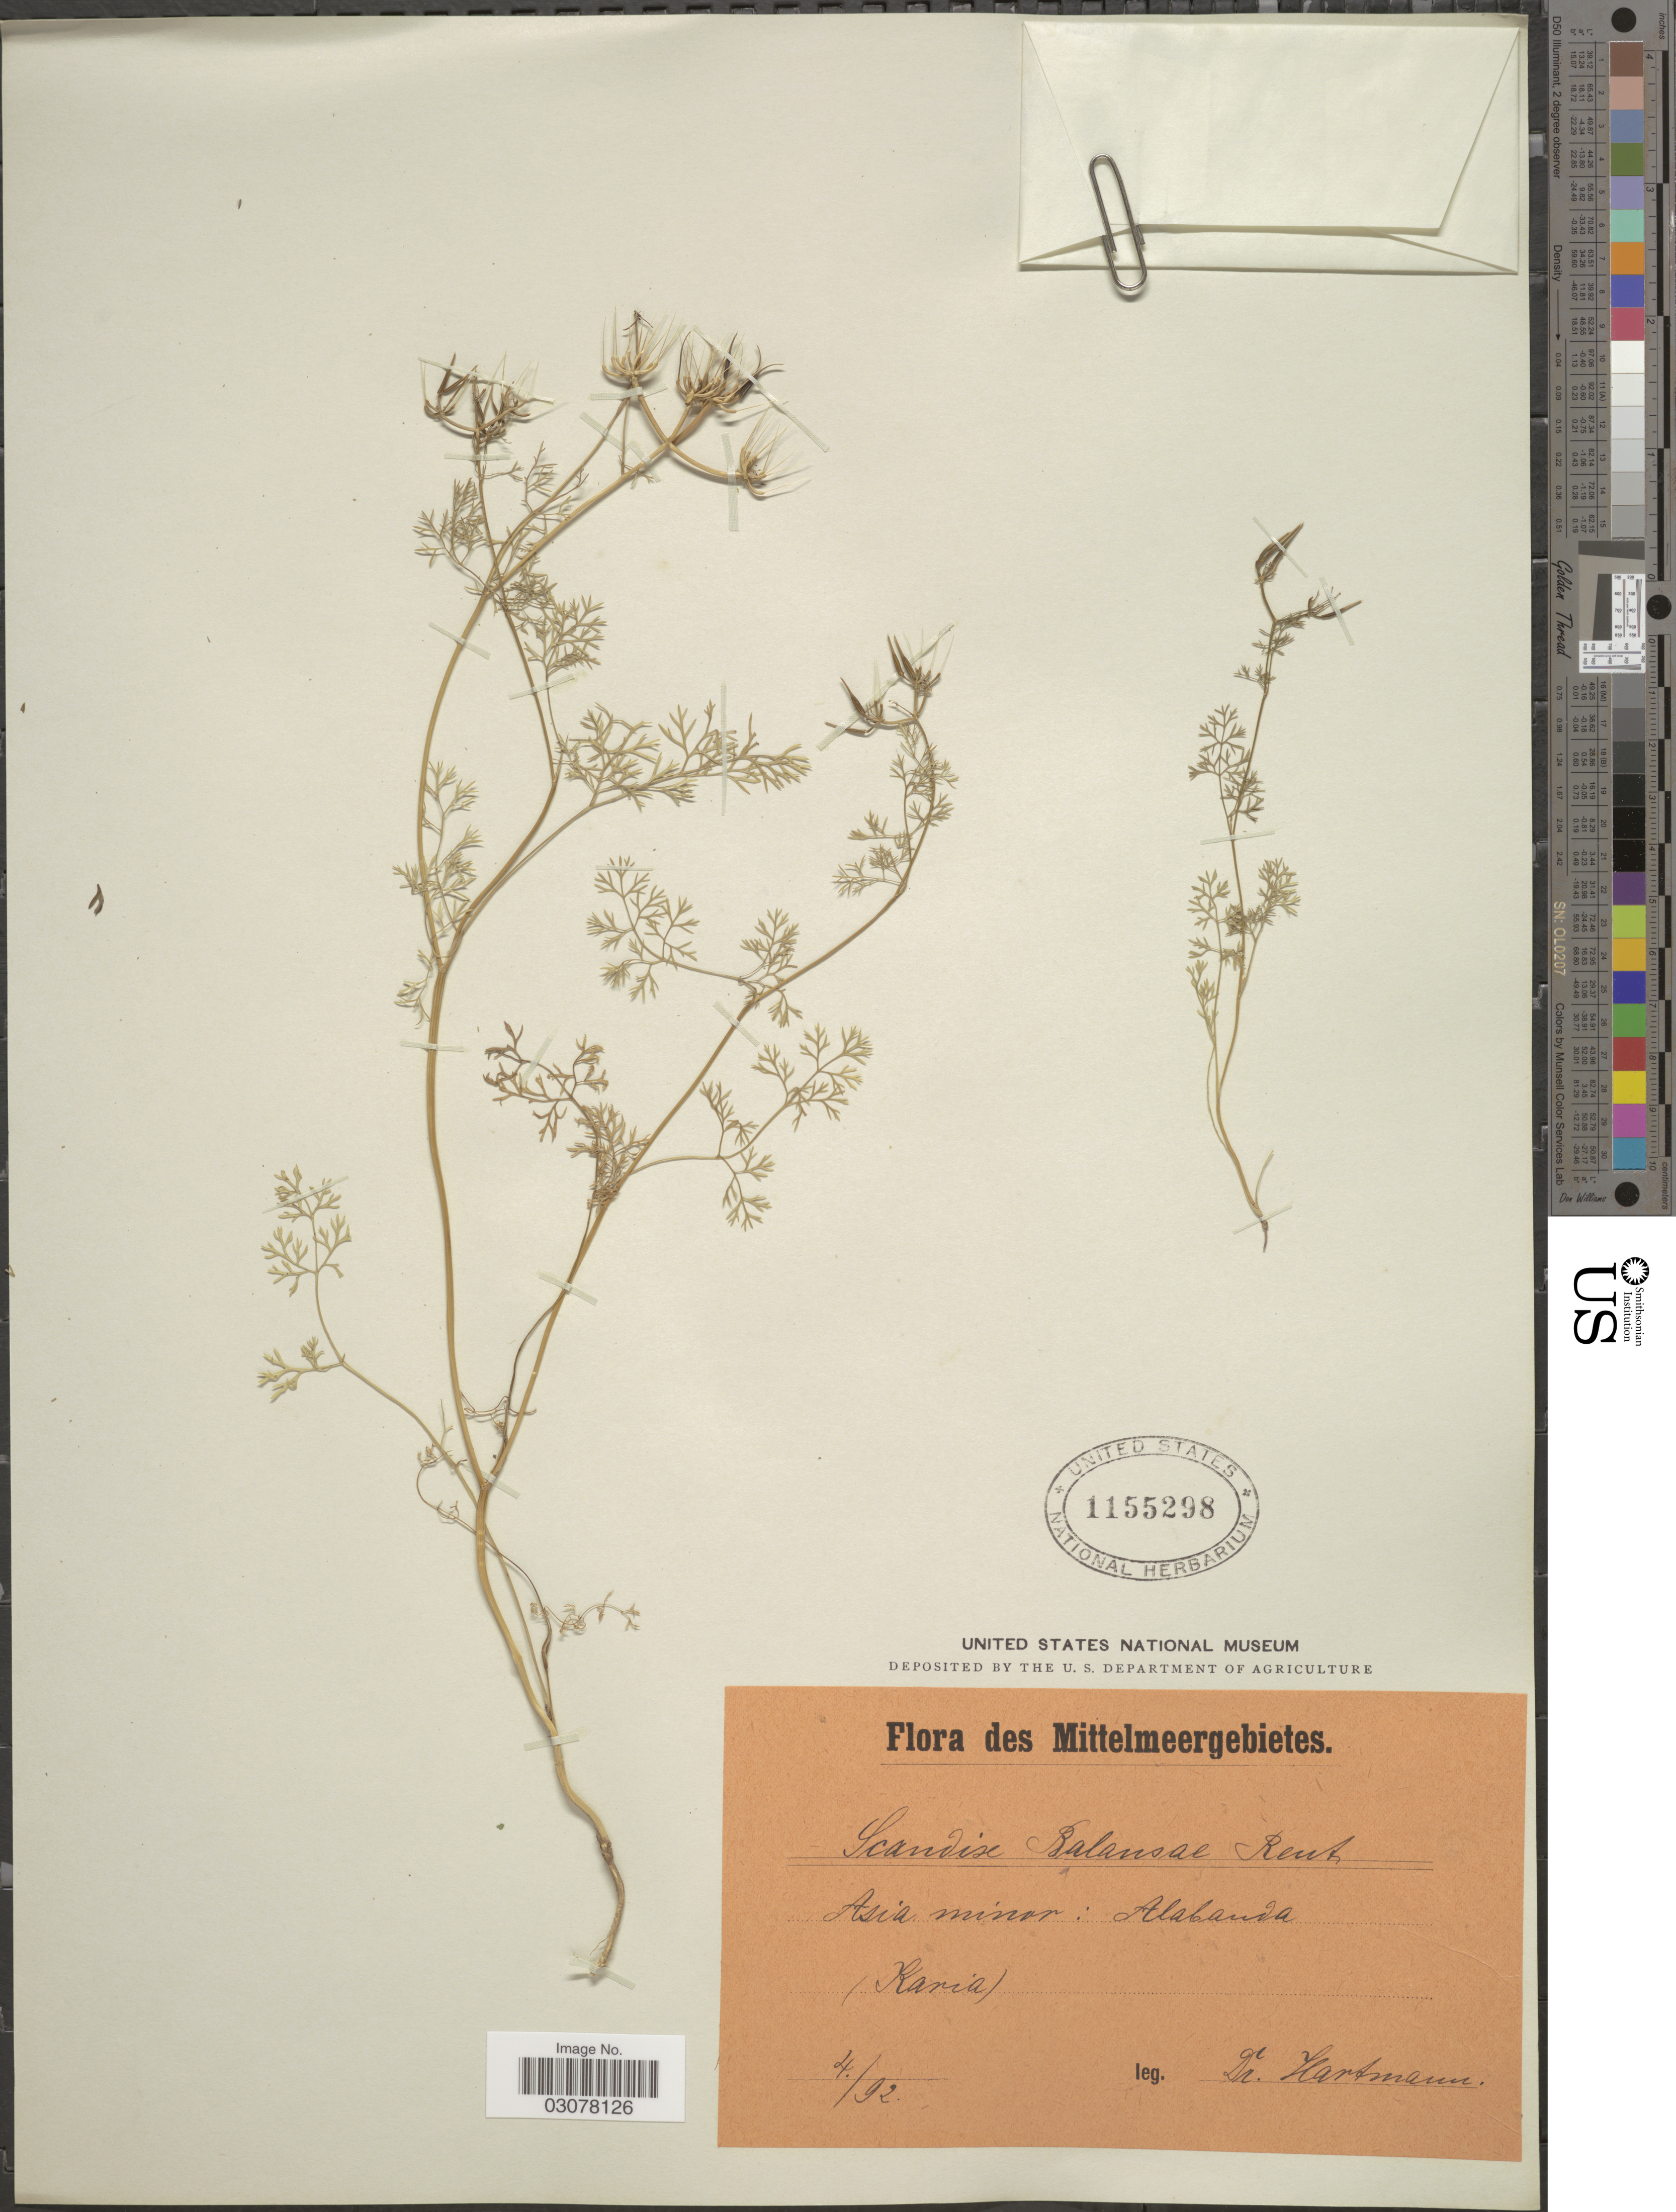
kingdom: Plantae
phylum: Tracheophyta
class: Magnoliopsida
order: Apiales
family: Apiaceae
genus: Scandix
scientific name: Scandix balansae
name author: Reut.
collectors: -. Hartmann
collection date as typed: Transcribed d/m/y: /4/92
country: Turkey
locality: Mittelmeergebietes. Asia minor: Alabanda (Karia).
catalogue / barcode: US 1155298